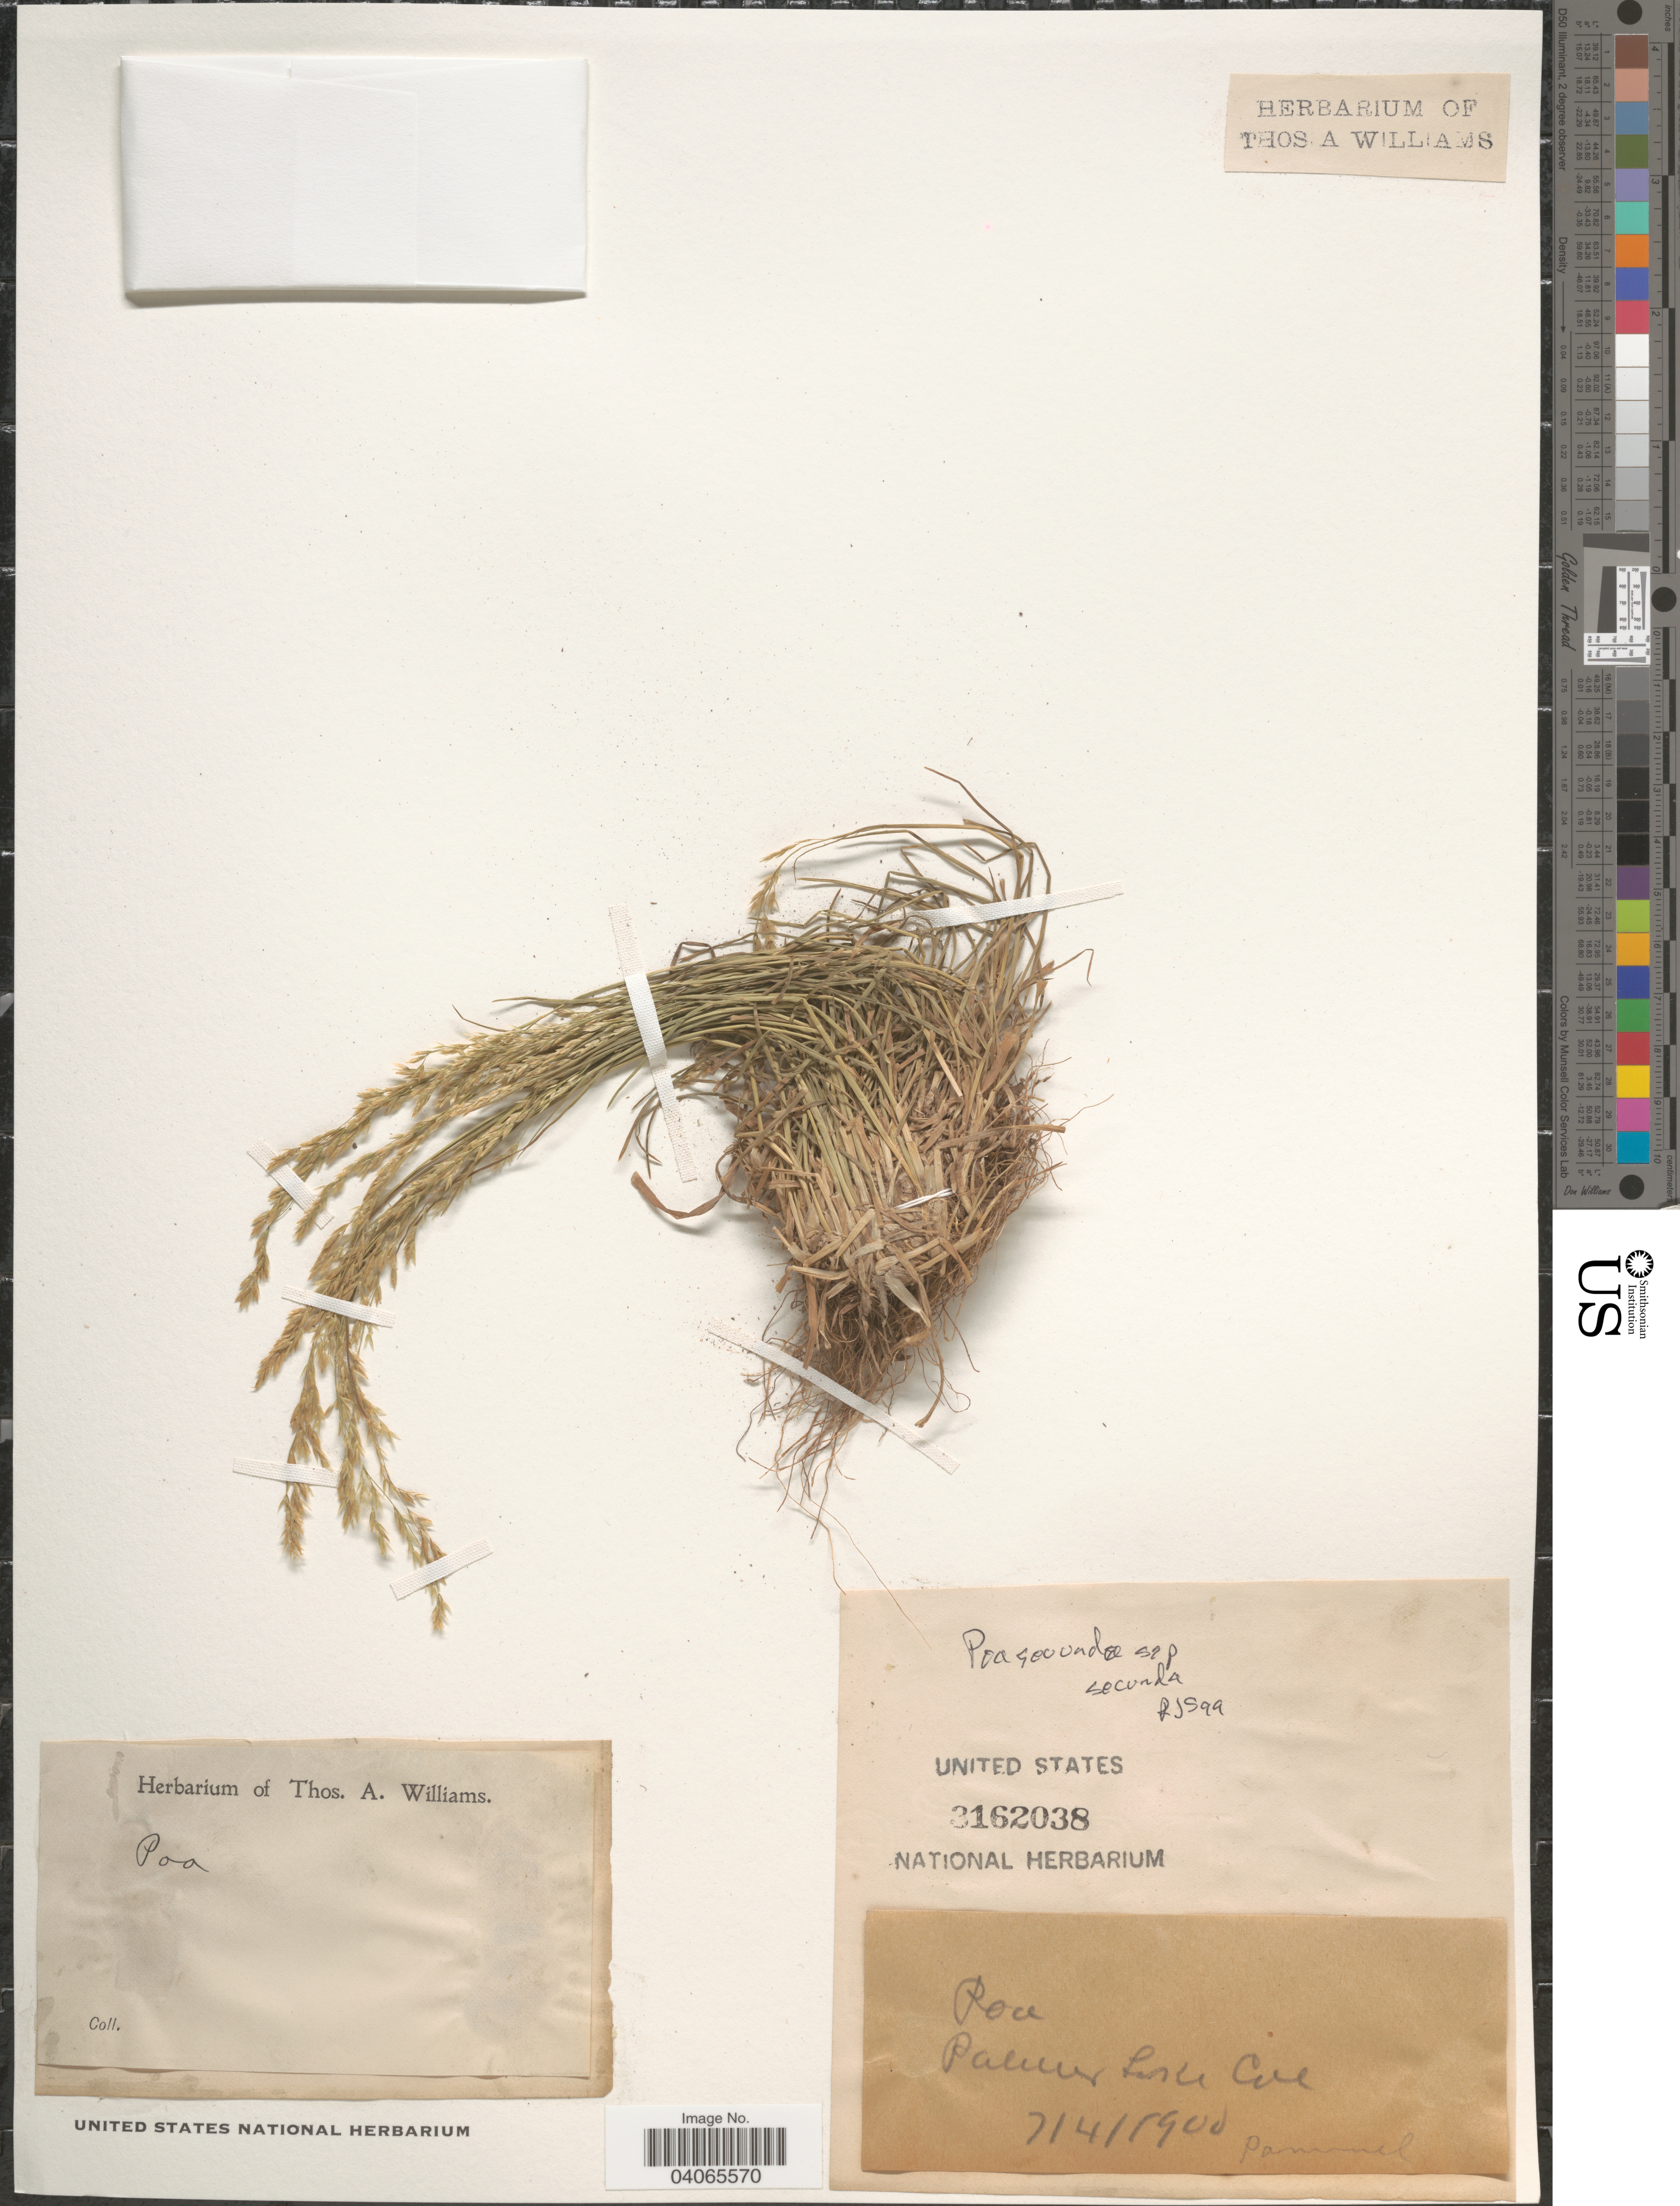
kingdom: Plantae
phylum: Tracheophyta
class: Liliopsida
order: Poales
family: Poaceae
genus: Poa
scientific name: Poa secunda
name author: J. Presl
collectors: -. Pammel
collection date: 1900-04-07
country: United States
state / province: Colorado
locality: Palmer Lake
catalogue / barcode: US 3162038